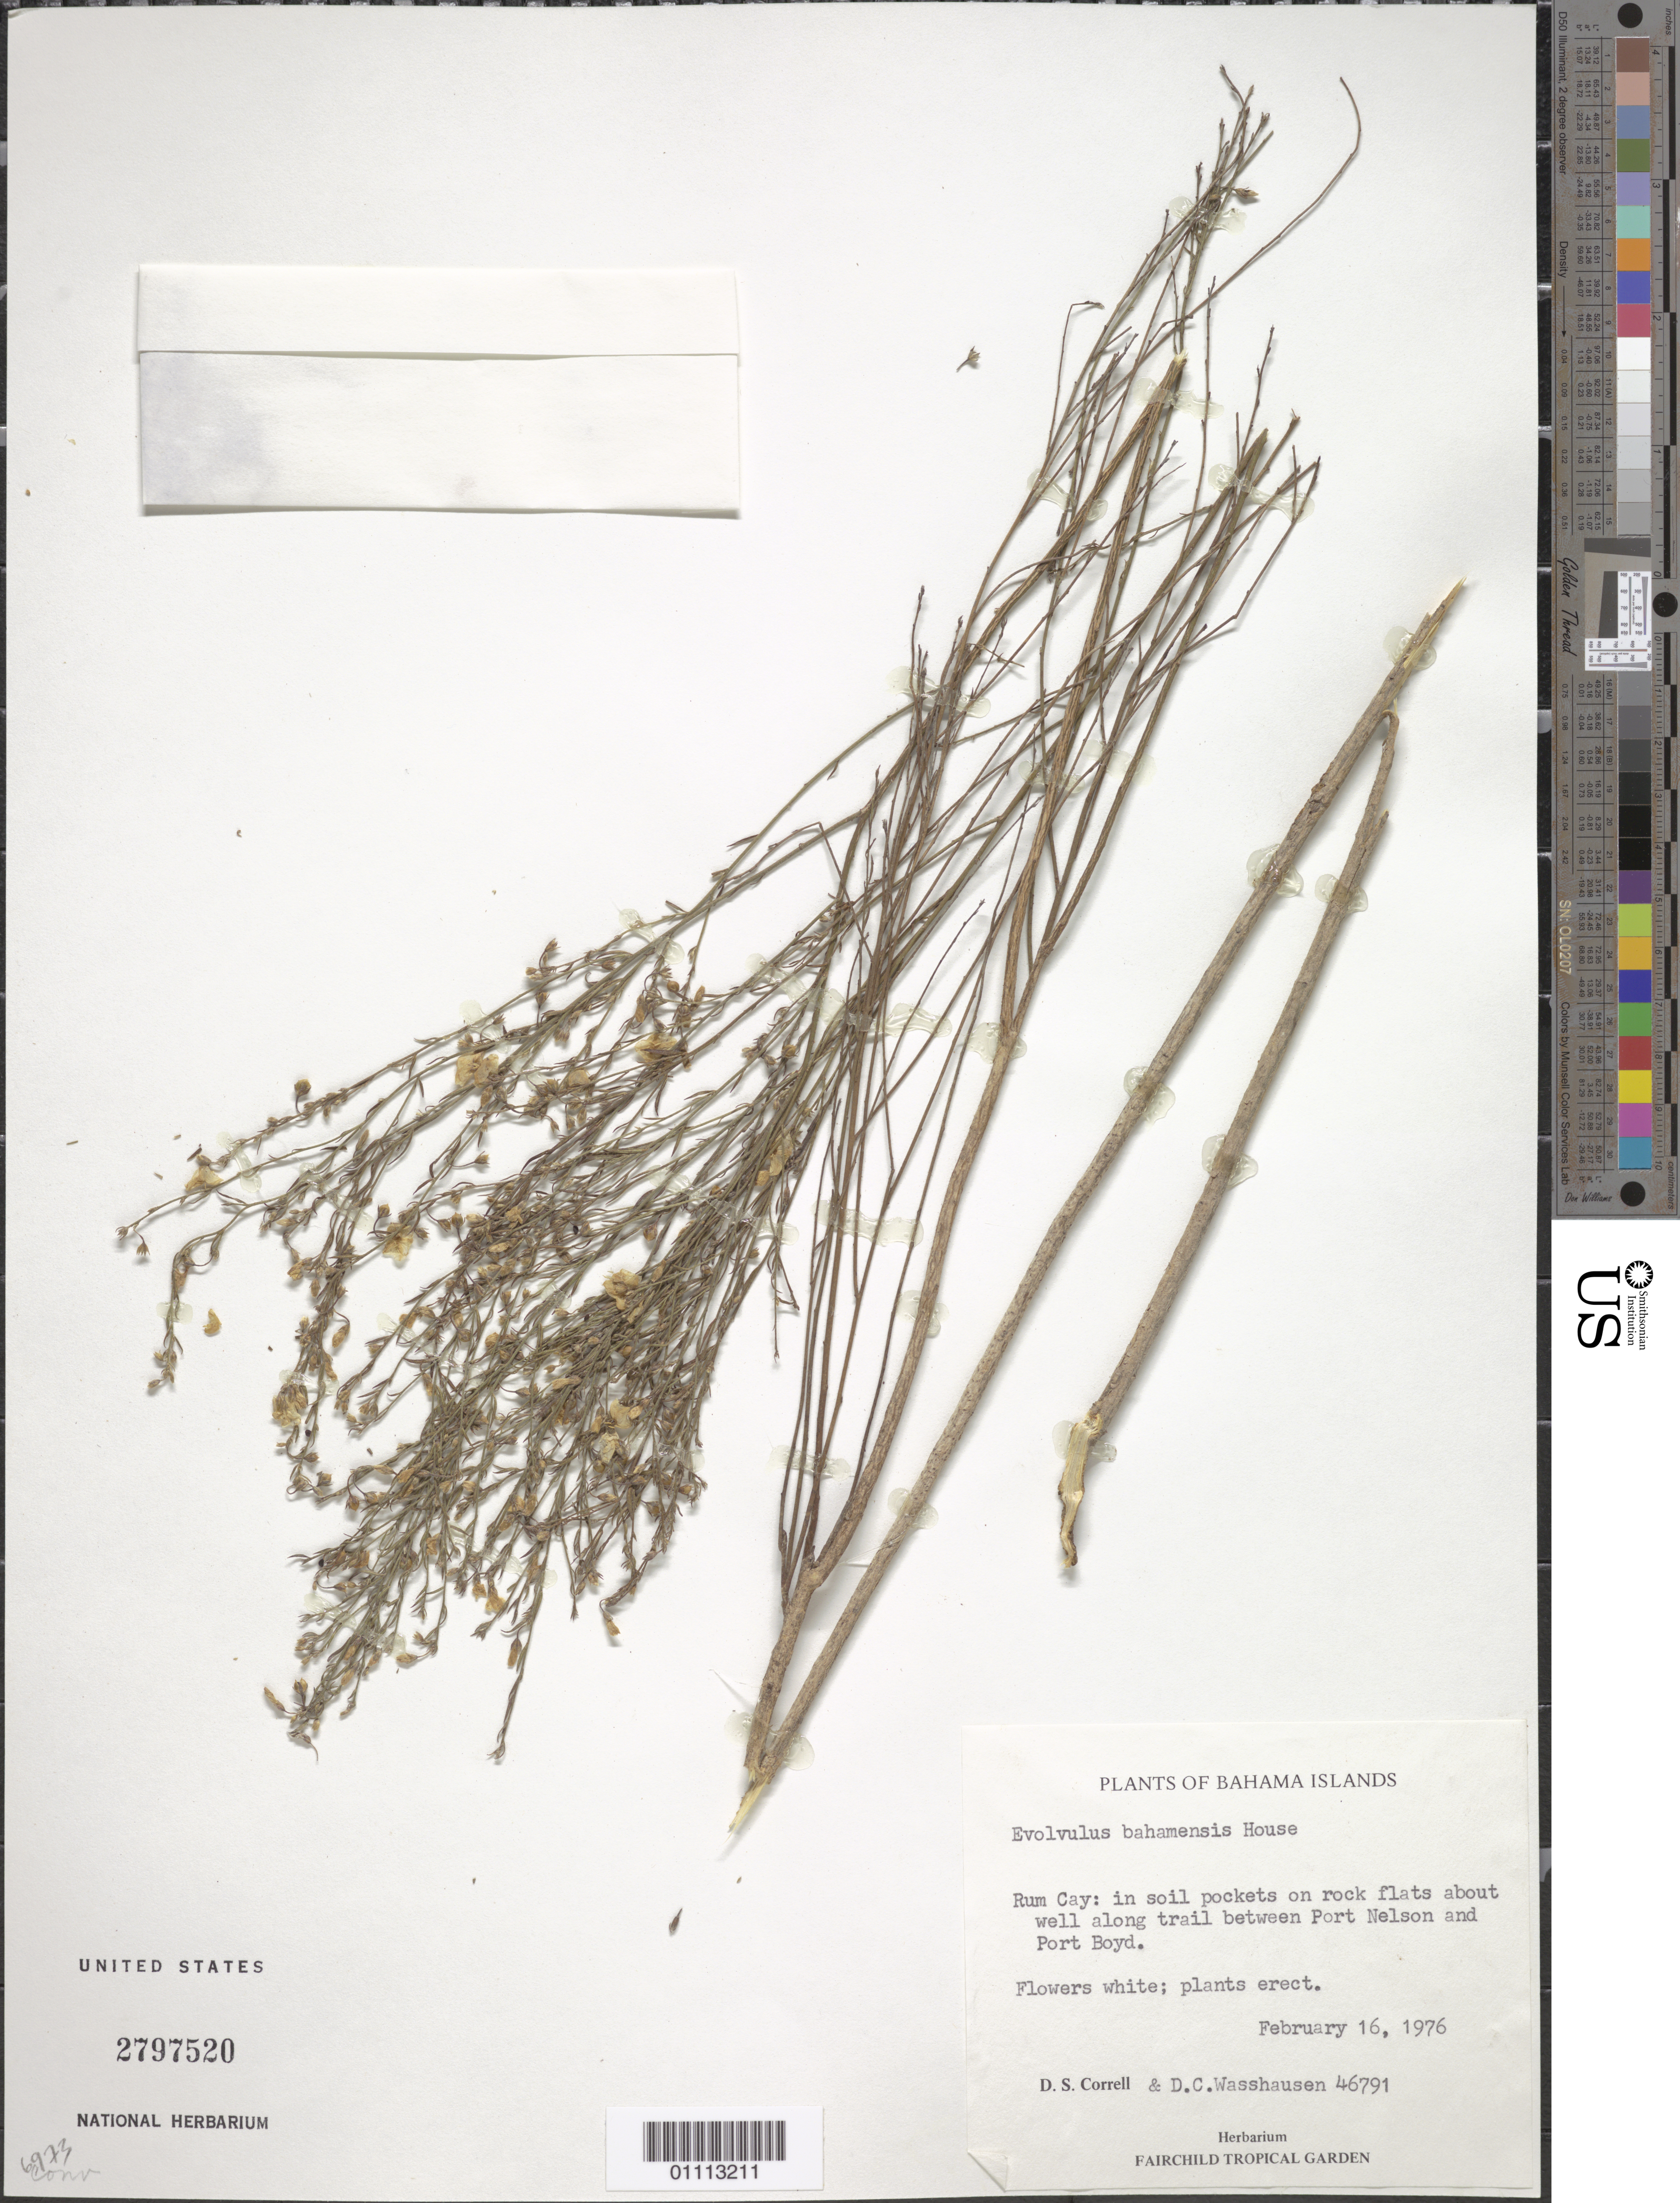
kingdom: Plantae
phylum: Tracheophyta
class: Magnoliopsida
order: Solanales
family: Convolvulaceae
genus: Evolvulus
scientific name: Evolvulus bahamensis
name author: House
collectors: D. S. Correll & D. C. Wasshausen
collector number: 46791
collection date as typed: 16 Feb 1976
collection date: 1976-02-16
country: Bahamas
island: Rum Cay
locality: In soil pockets on rock flats about well along trail between Port Nelson and Port Boyd.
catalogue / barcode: US 2797520